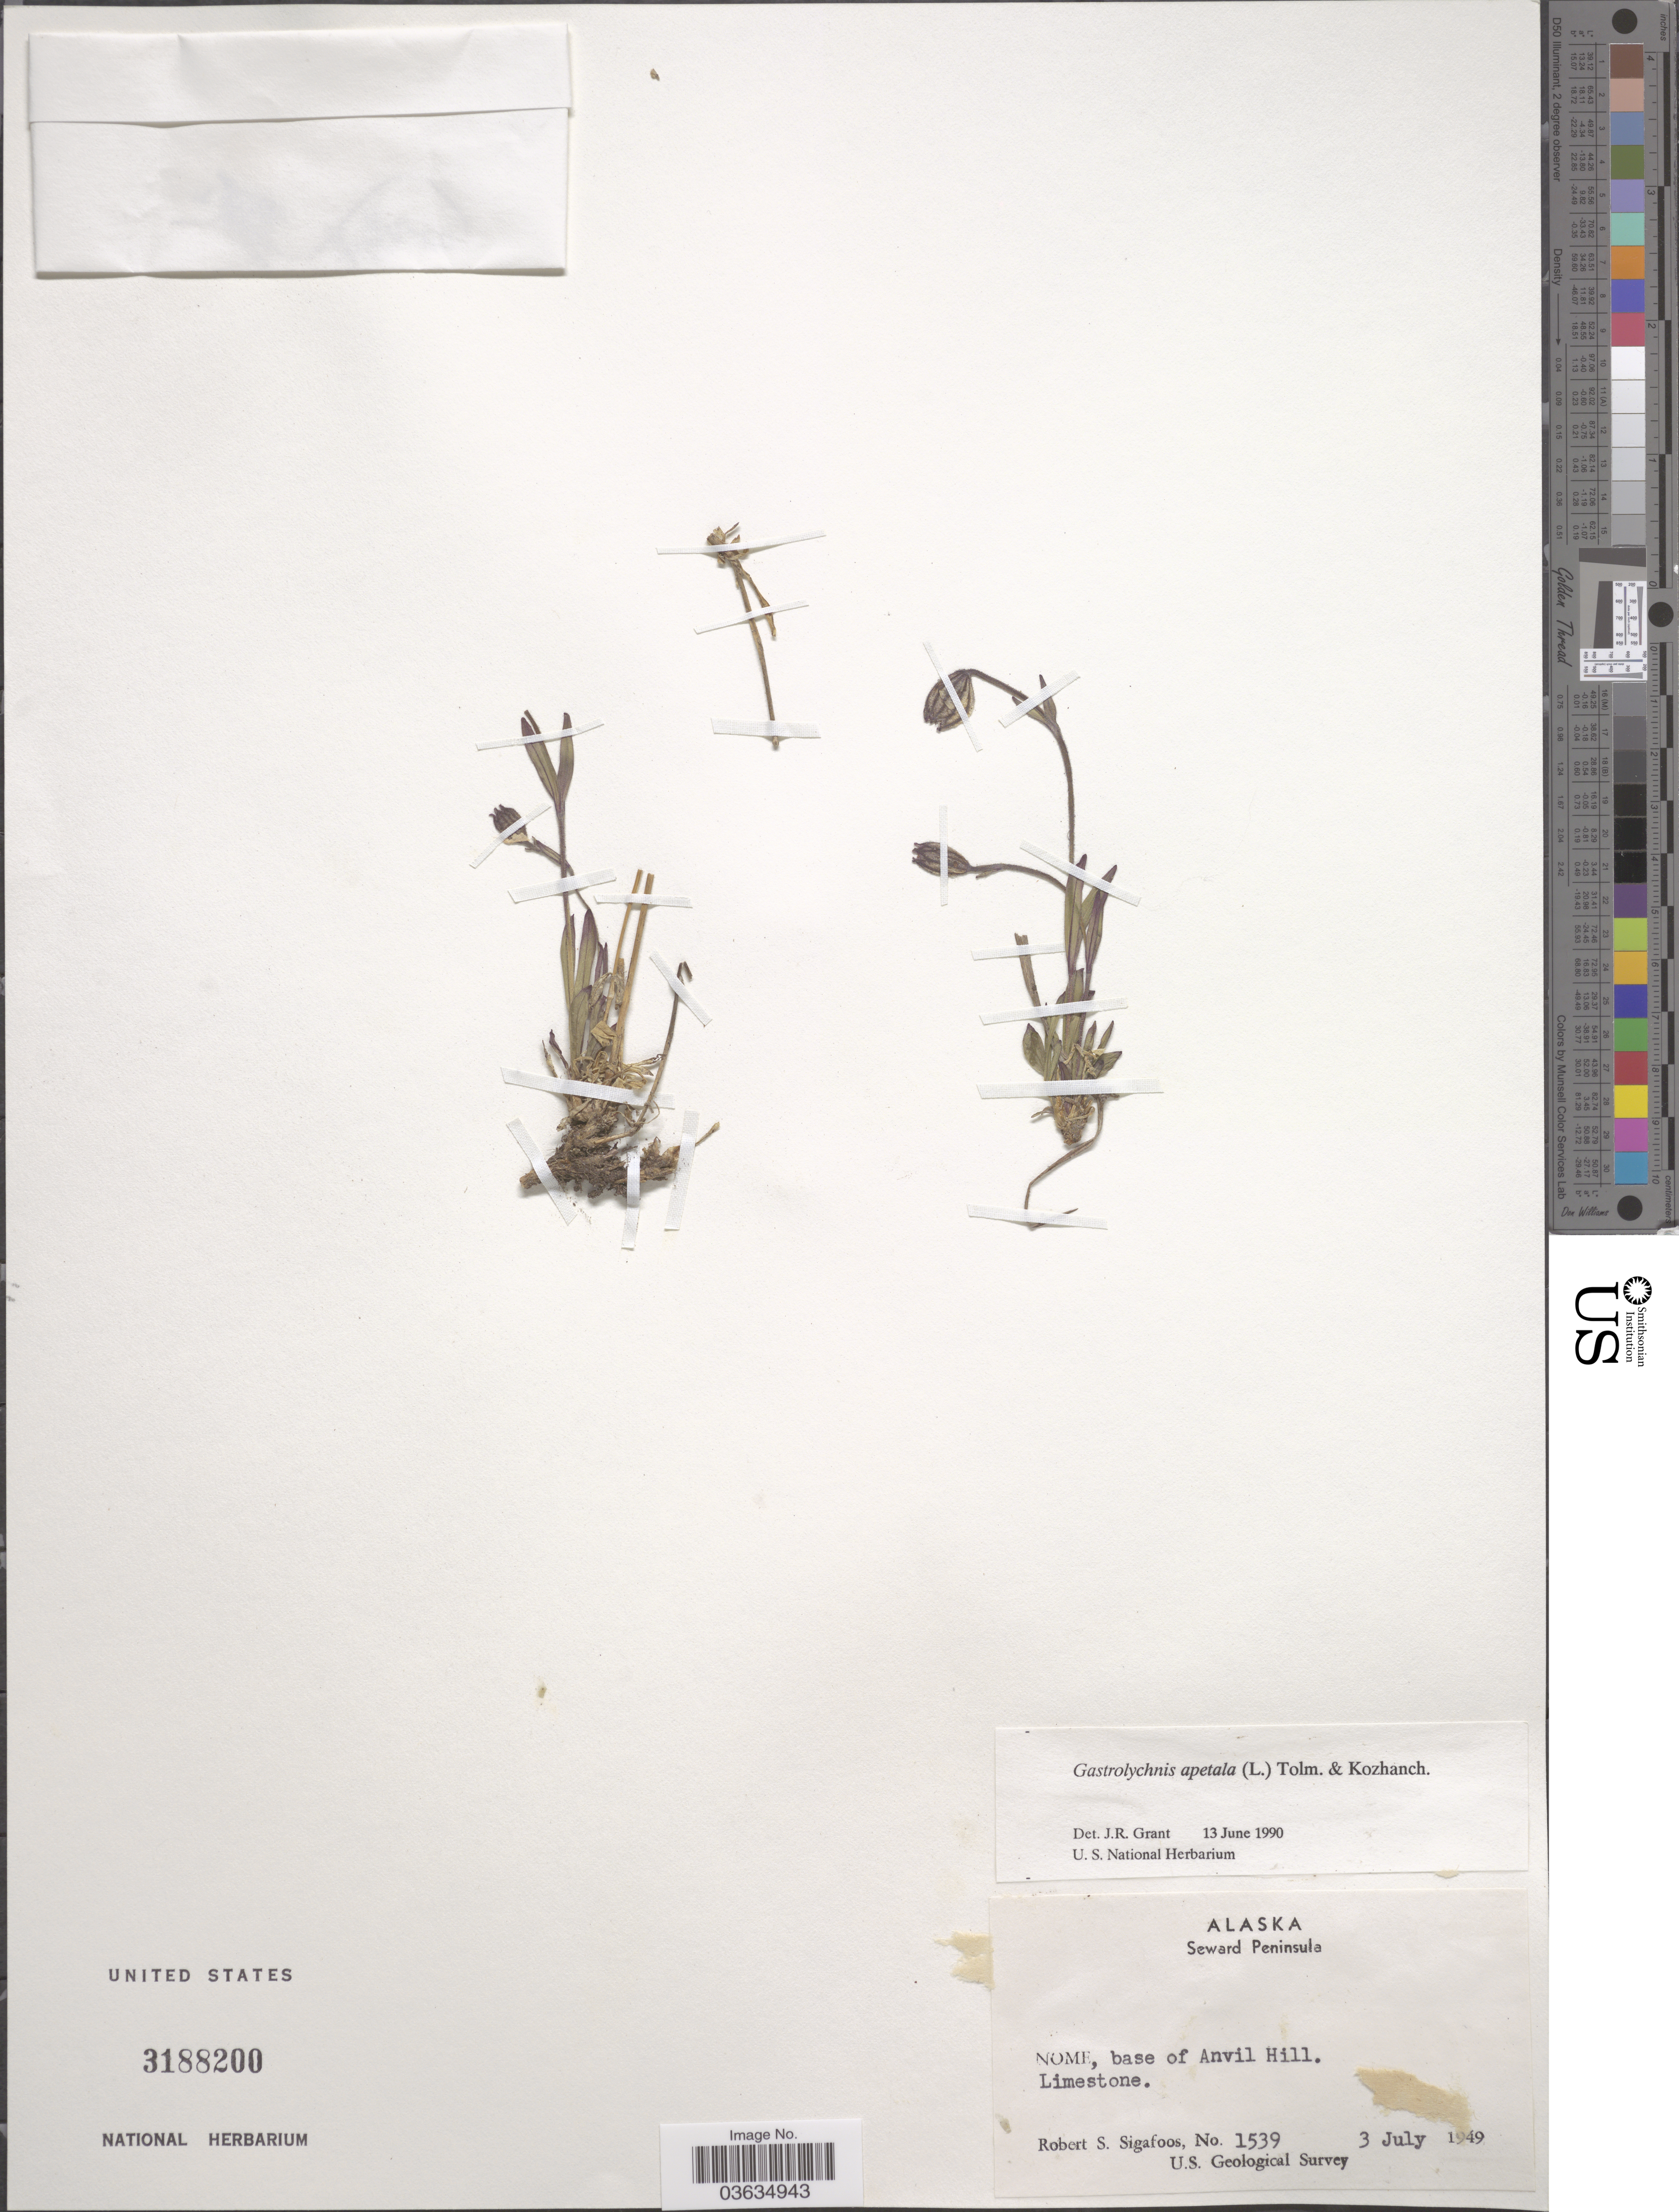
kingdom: Plantae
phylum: Tracheophyta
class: Magnoliopsida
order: Caryophyllales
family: Caryophyllaceae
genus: Silene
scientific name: Silene uralensis subsp. uralensis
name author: (Rupr.) Bocquet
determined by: Strong, Mark T., (BOT), Smithsonian Institution - National Museum of Natural History (UNITED STATES)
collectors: R. Sigafoos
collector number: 1539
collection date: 1949-07-03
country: United States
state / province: Alaska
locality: Seward Peninsula. Nome, base of Anvil Hill.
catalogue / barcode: US 3188200